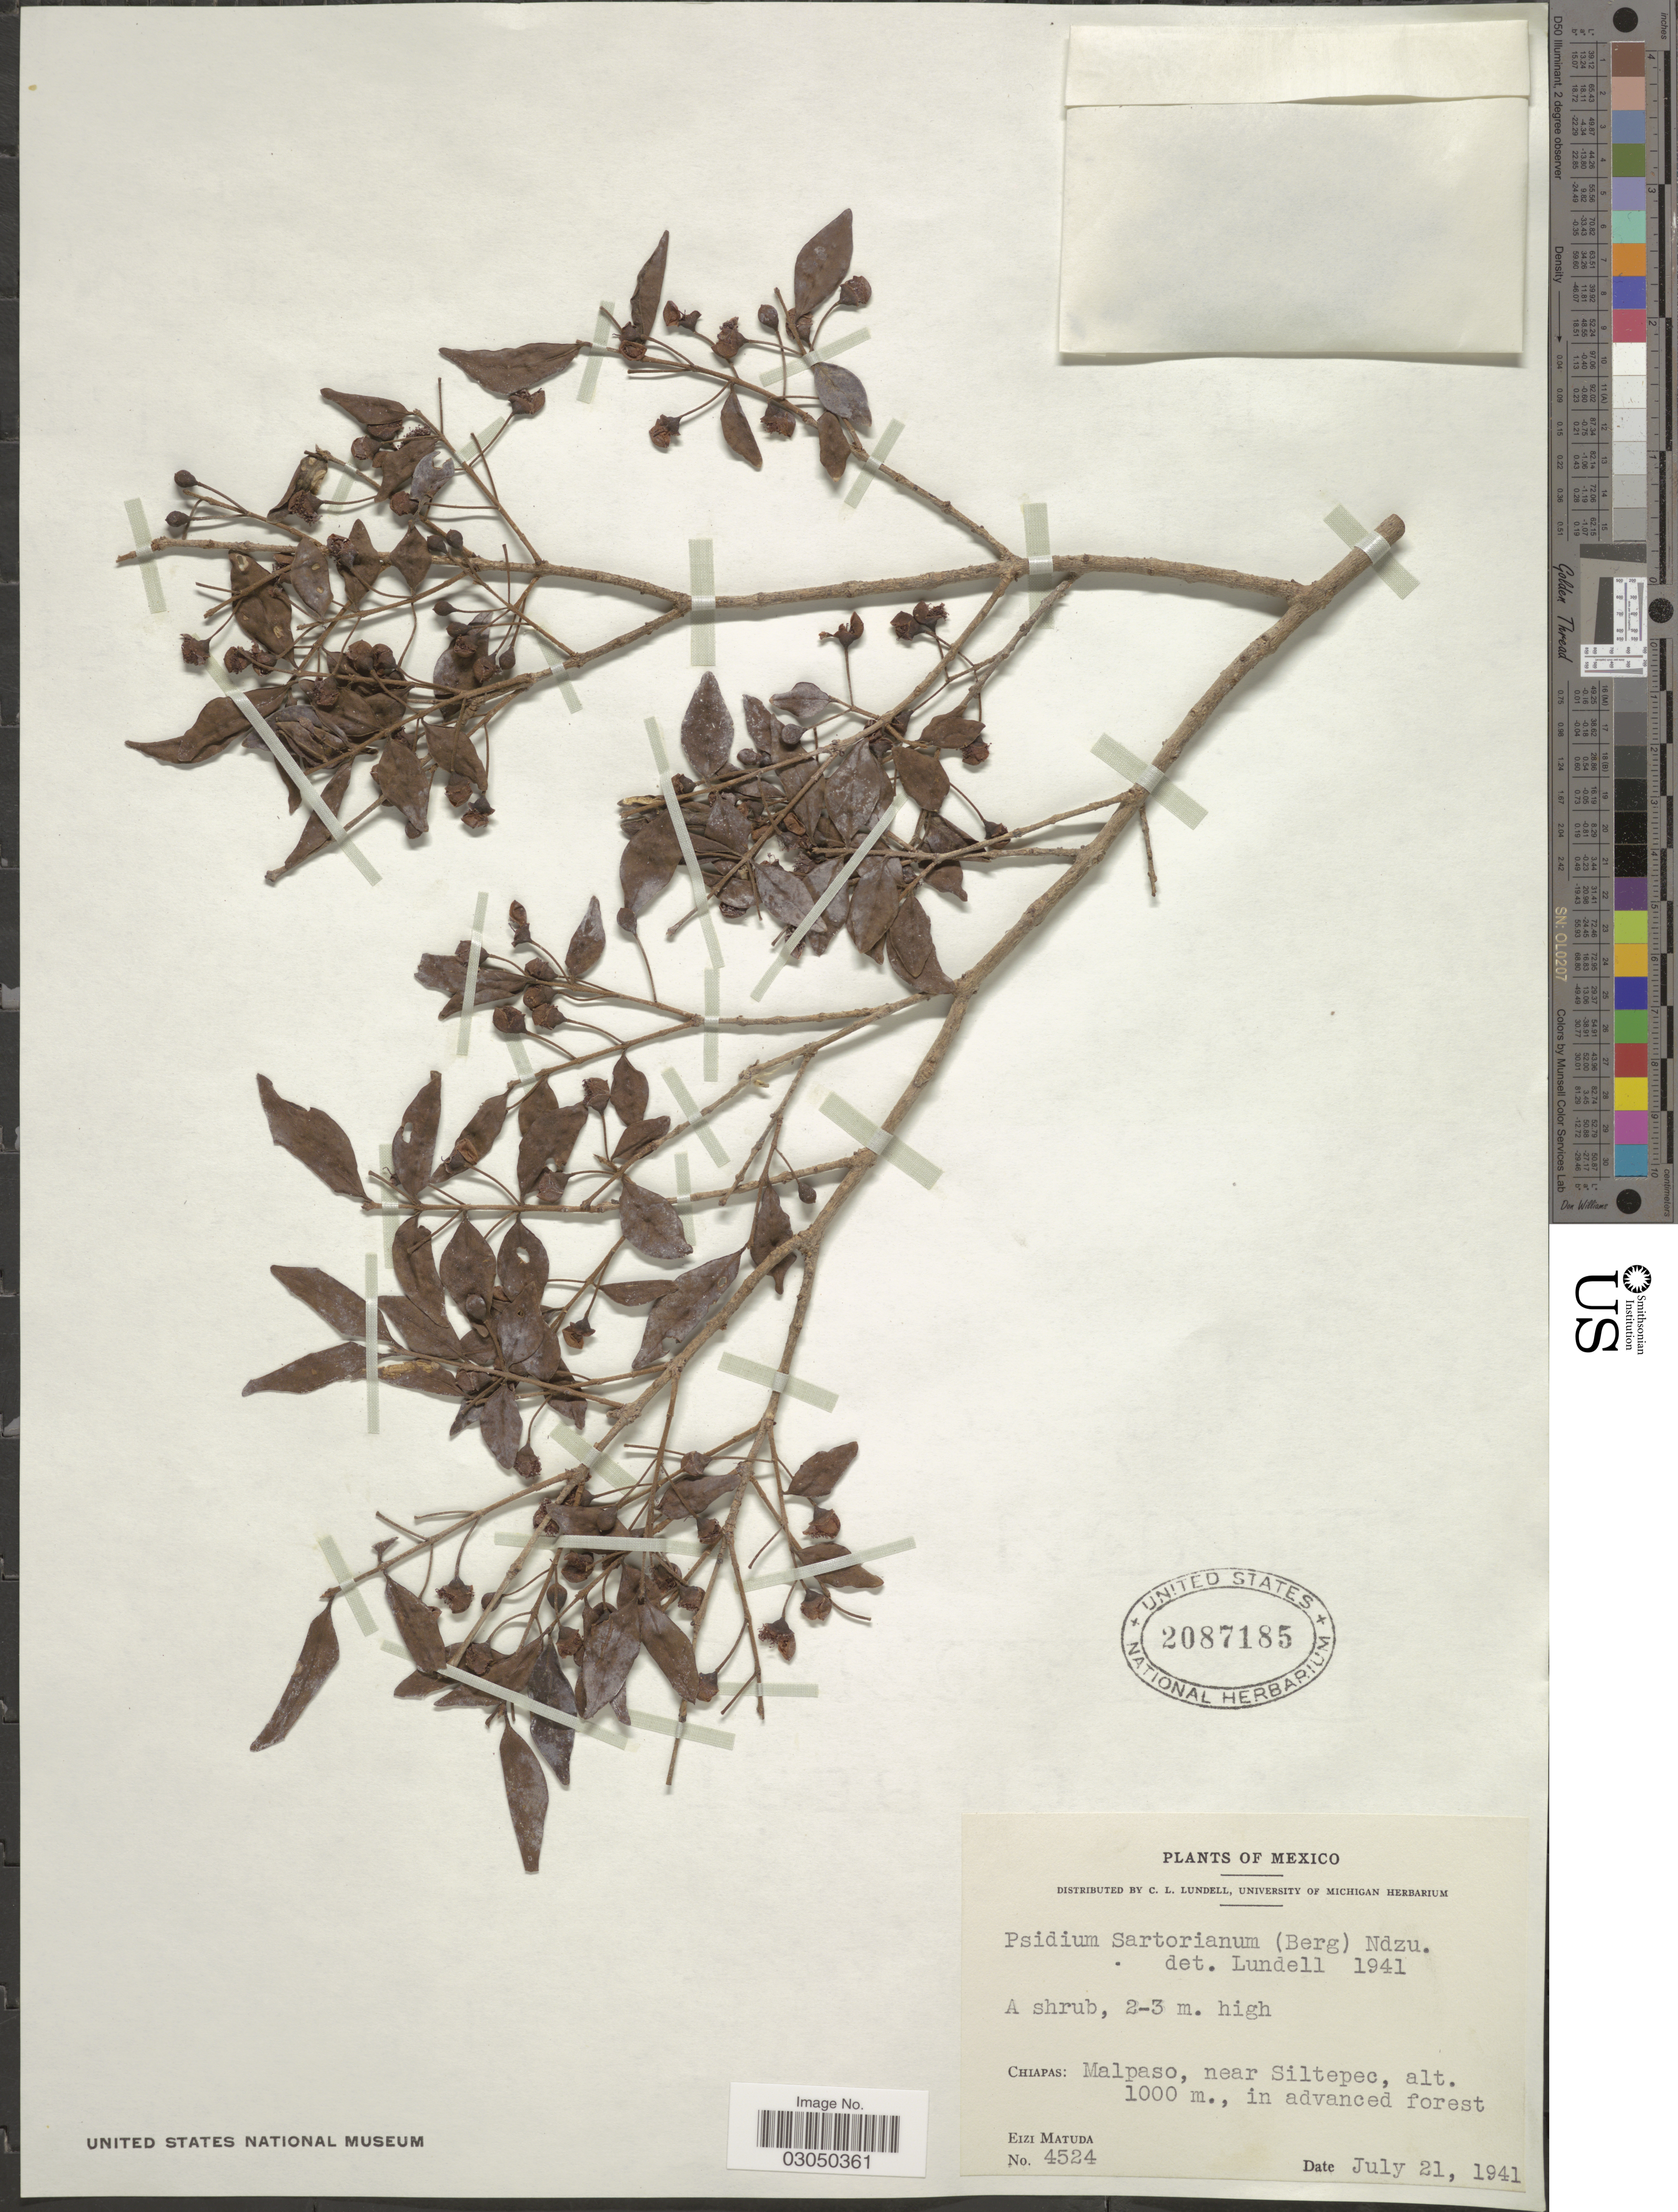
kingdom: Plantae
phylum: Tracheophyta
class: Magnoliopsida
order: Myrtales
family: Myrtaceae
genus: Psidium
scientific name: Psidium sartorianum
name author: (O. Berg) Nied.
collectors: E. Matuda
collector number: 4524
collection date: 1941-07-21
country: Mexico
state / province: Chiapas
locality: Chiapas: Malpaso, near Siltepec.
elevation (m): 1000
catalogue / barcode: US 2087185